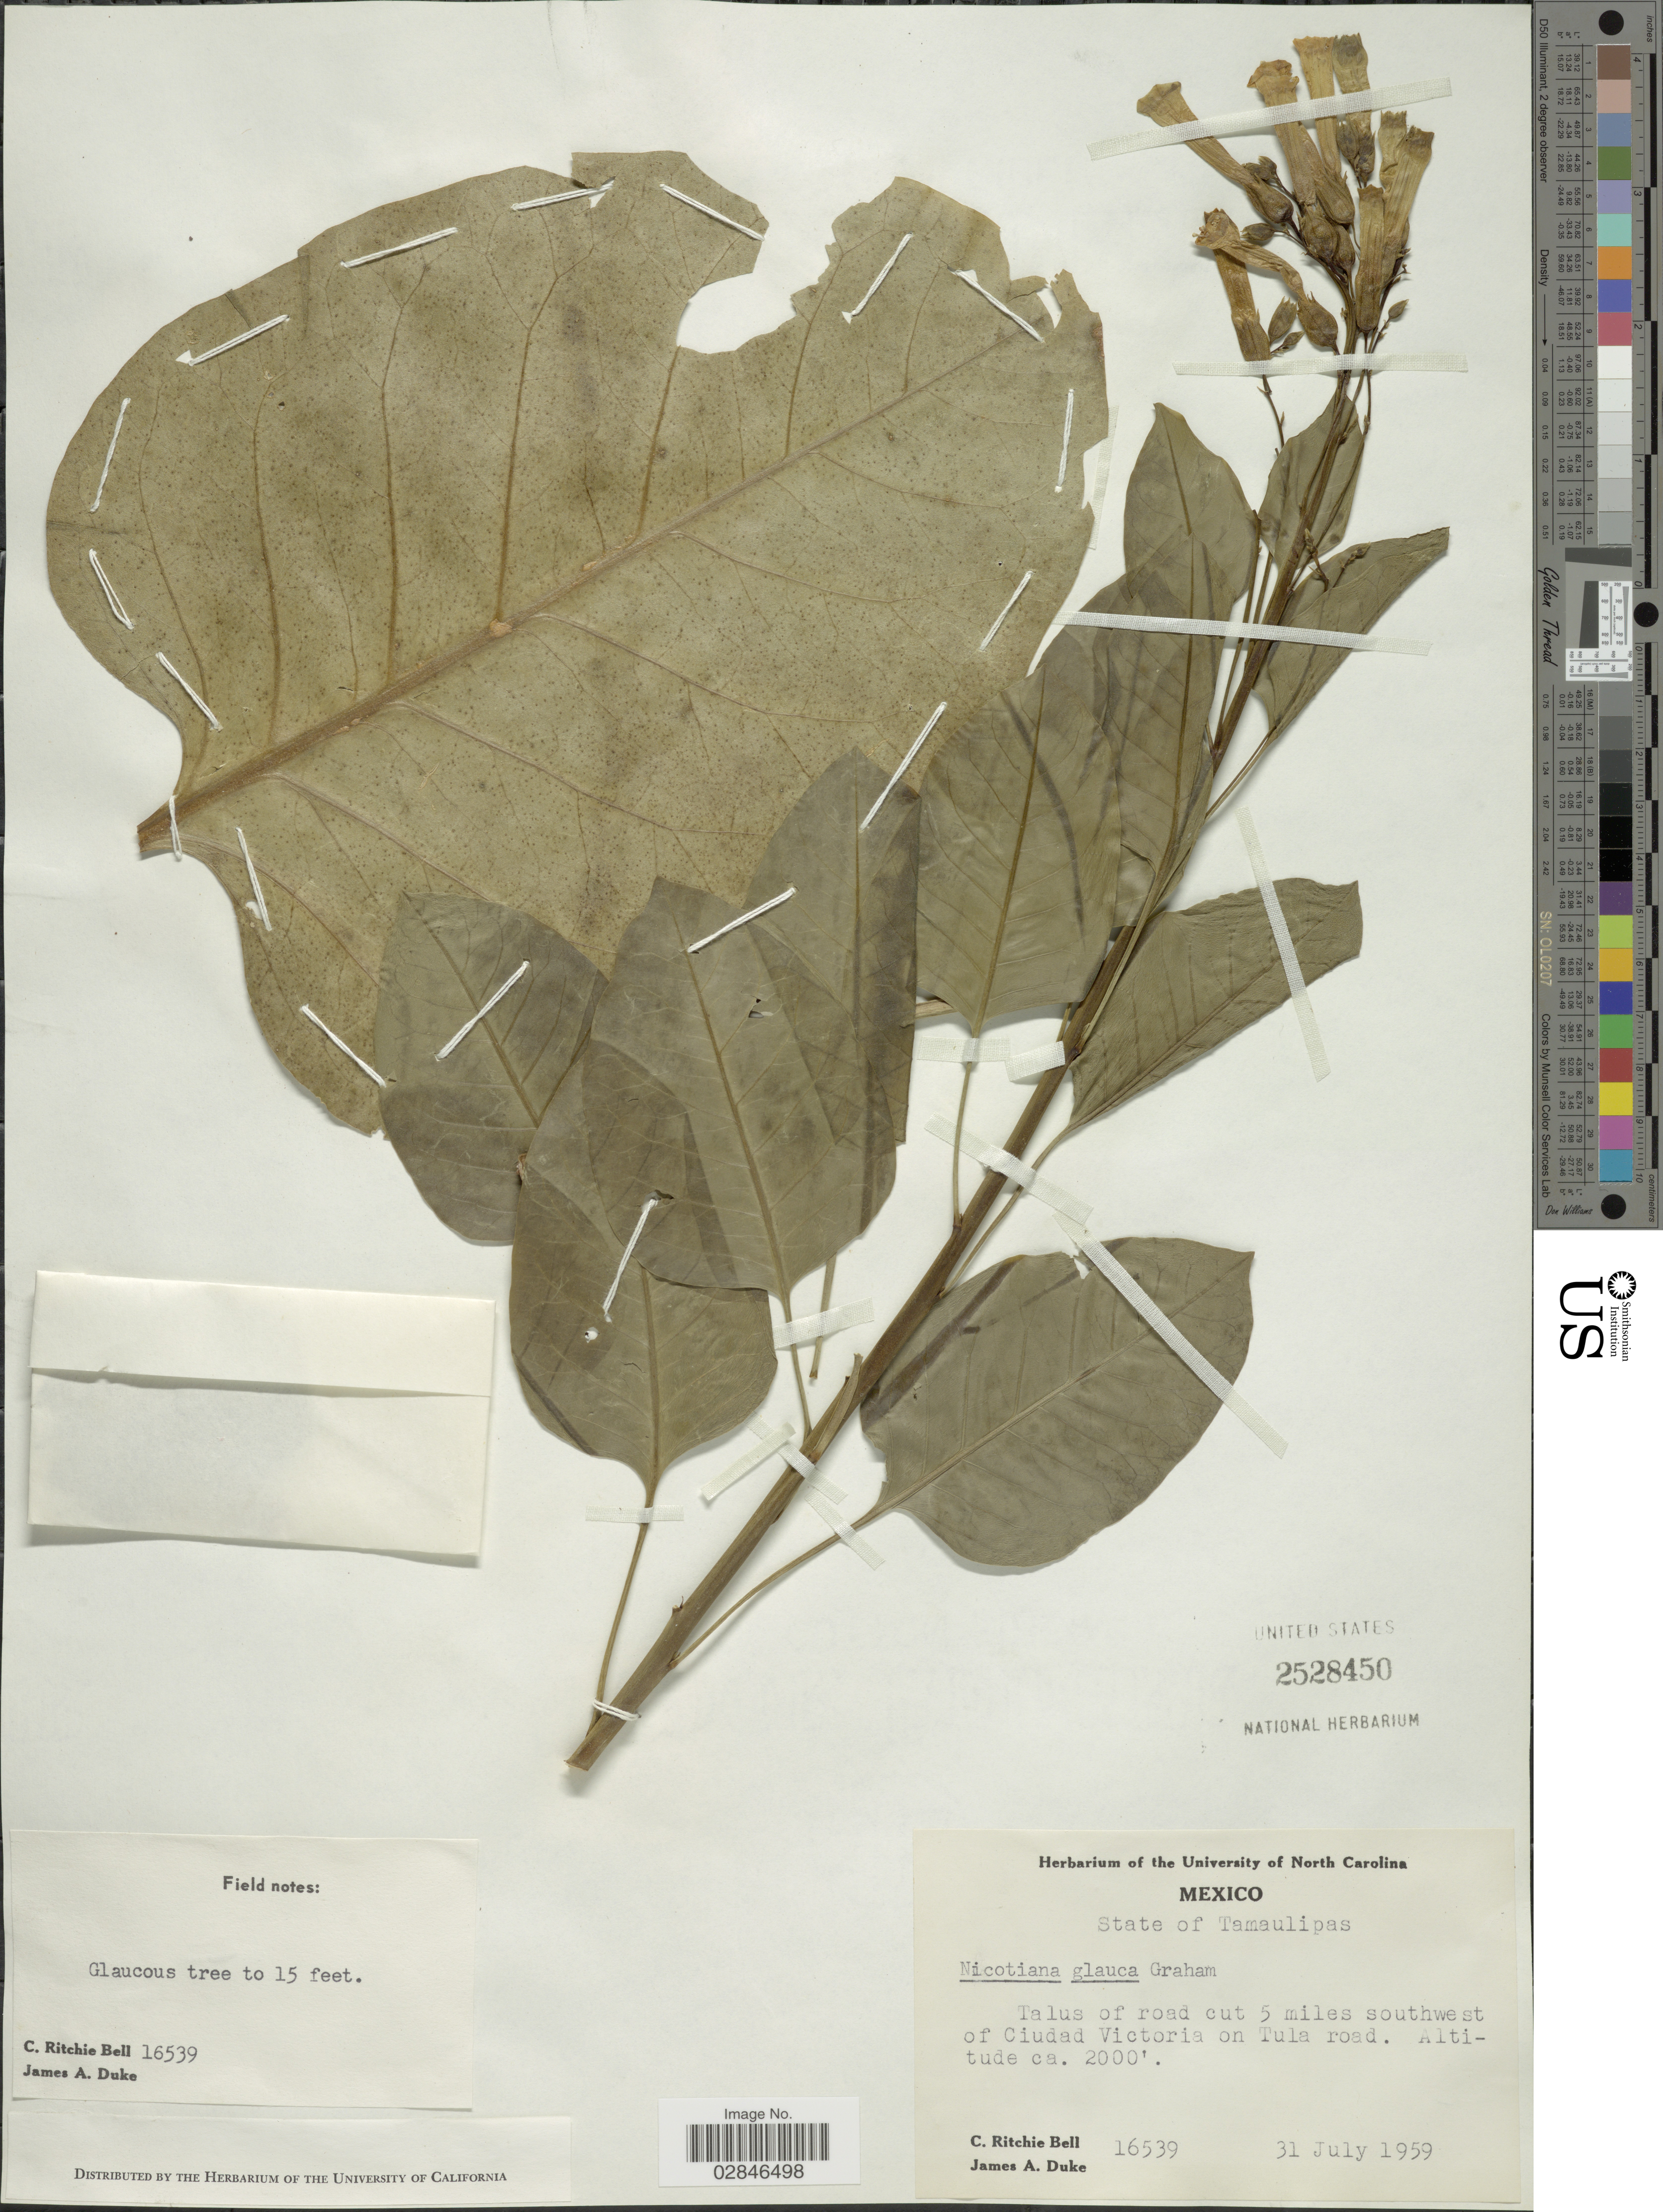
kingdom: Plantae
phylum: Tracheophyta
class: Magnoliopsida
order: Solanales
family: Solanaceae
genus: Nicotiana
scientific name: Nicotiana glauca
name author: Graham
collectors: C. R. Bell & J. A. Duke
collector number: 16539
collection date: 1959-07-31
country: Mexico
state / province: Tamaulipas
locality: Talus of road cut 5 miles southwest of Ciudad Victoria on Tula road.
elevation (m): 610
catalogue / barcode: US 2528450